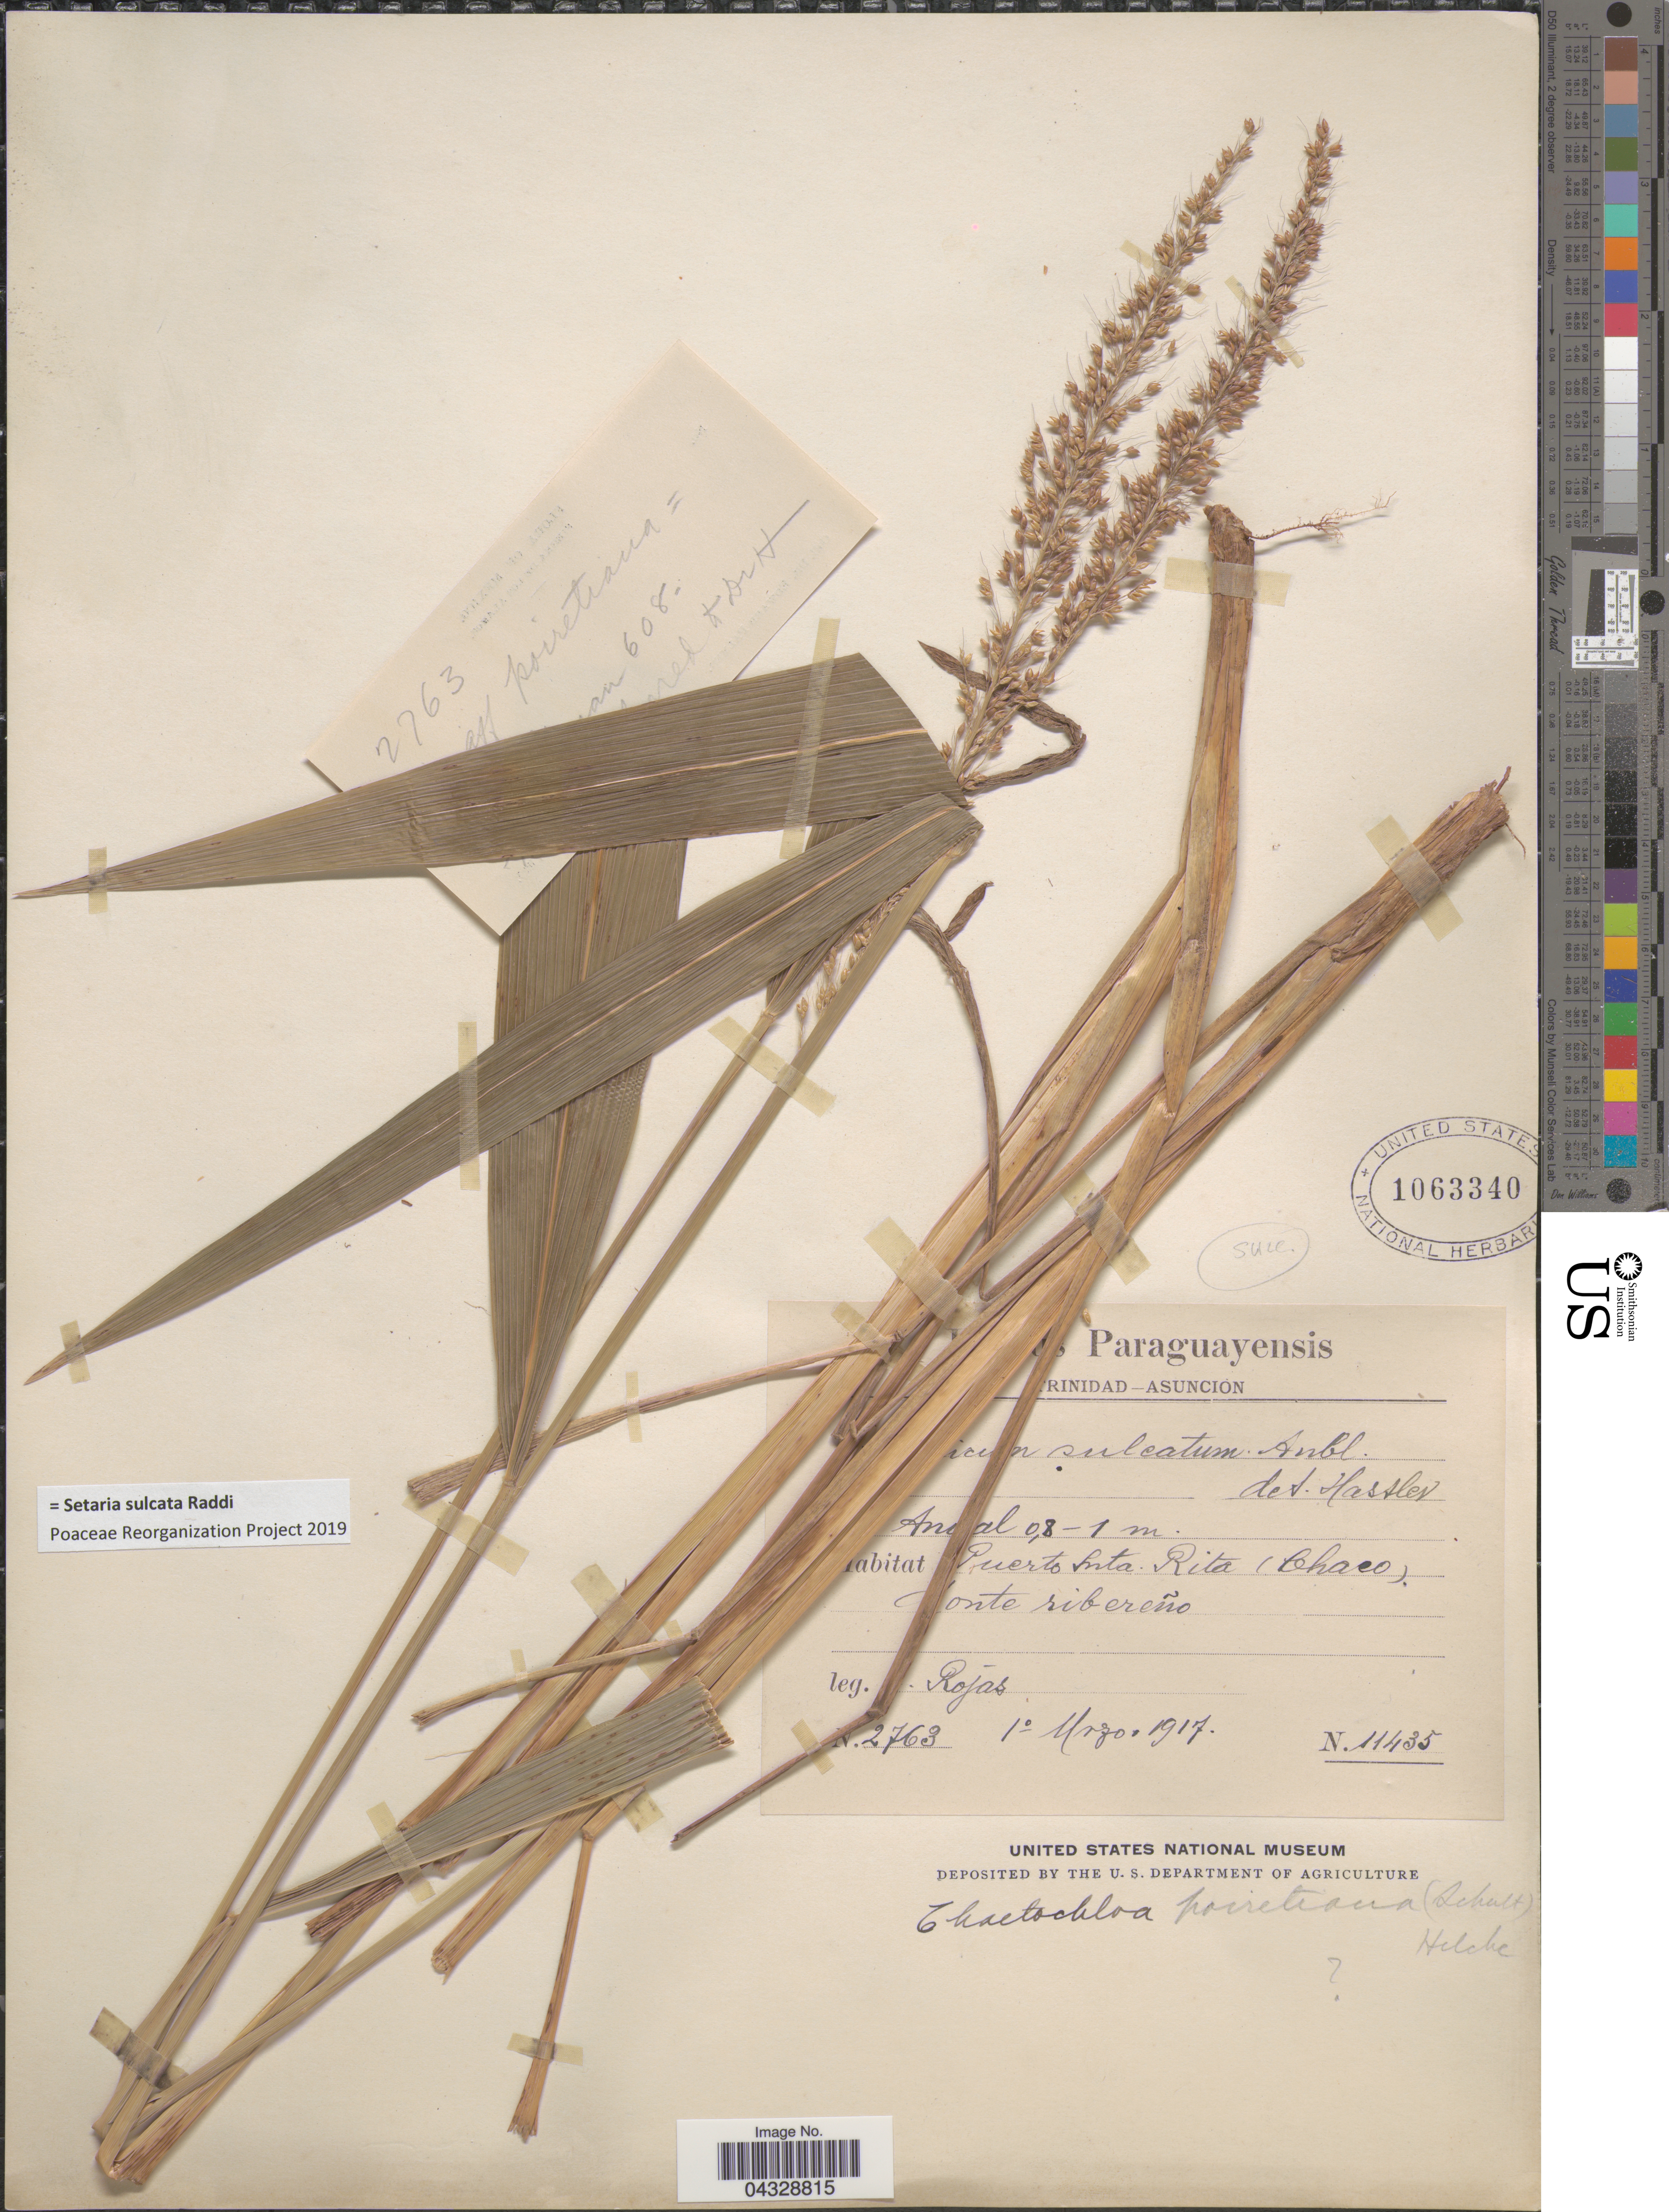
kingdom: Plantae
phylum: Tracheophyta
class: Liliopsida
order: Poales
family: Poaceae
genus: Setaria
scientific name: Setaria sulcata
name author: Raddi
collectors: Rojas, --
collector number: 2763/11435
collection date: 1917-03-01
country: Paraguay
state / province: Asuncion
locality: Puerto Snta. Rita (Chaco). Monte ribereño.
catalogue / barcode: US 1063340